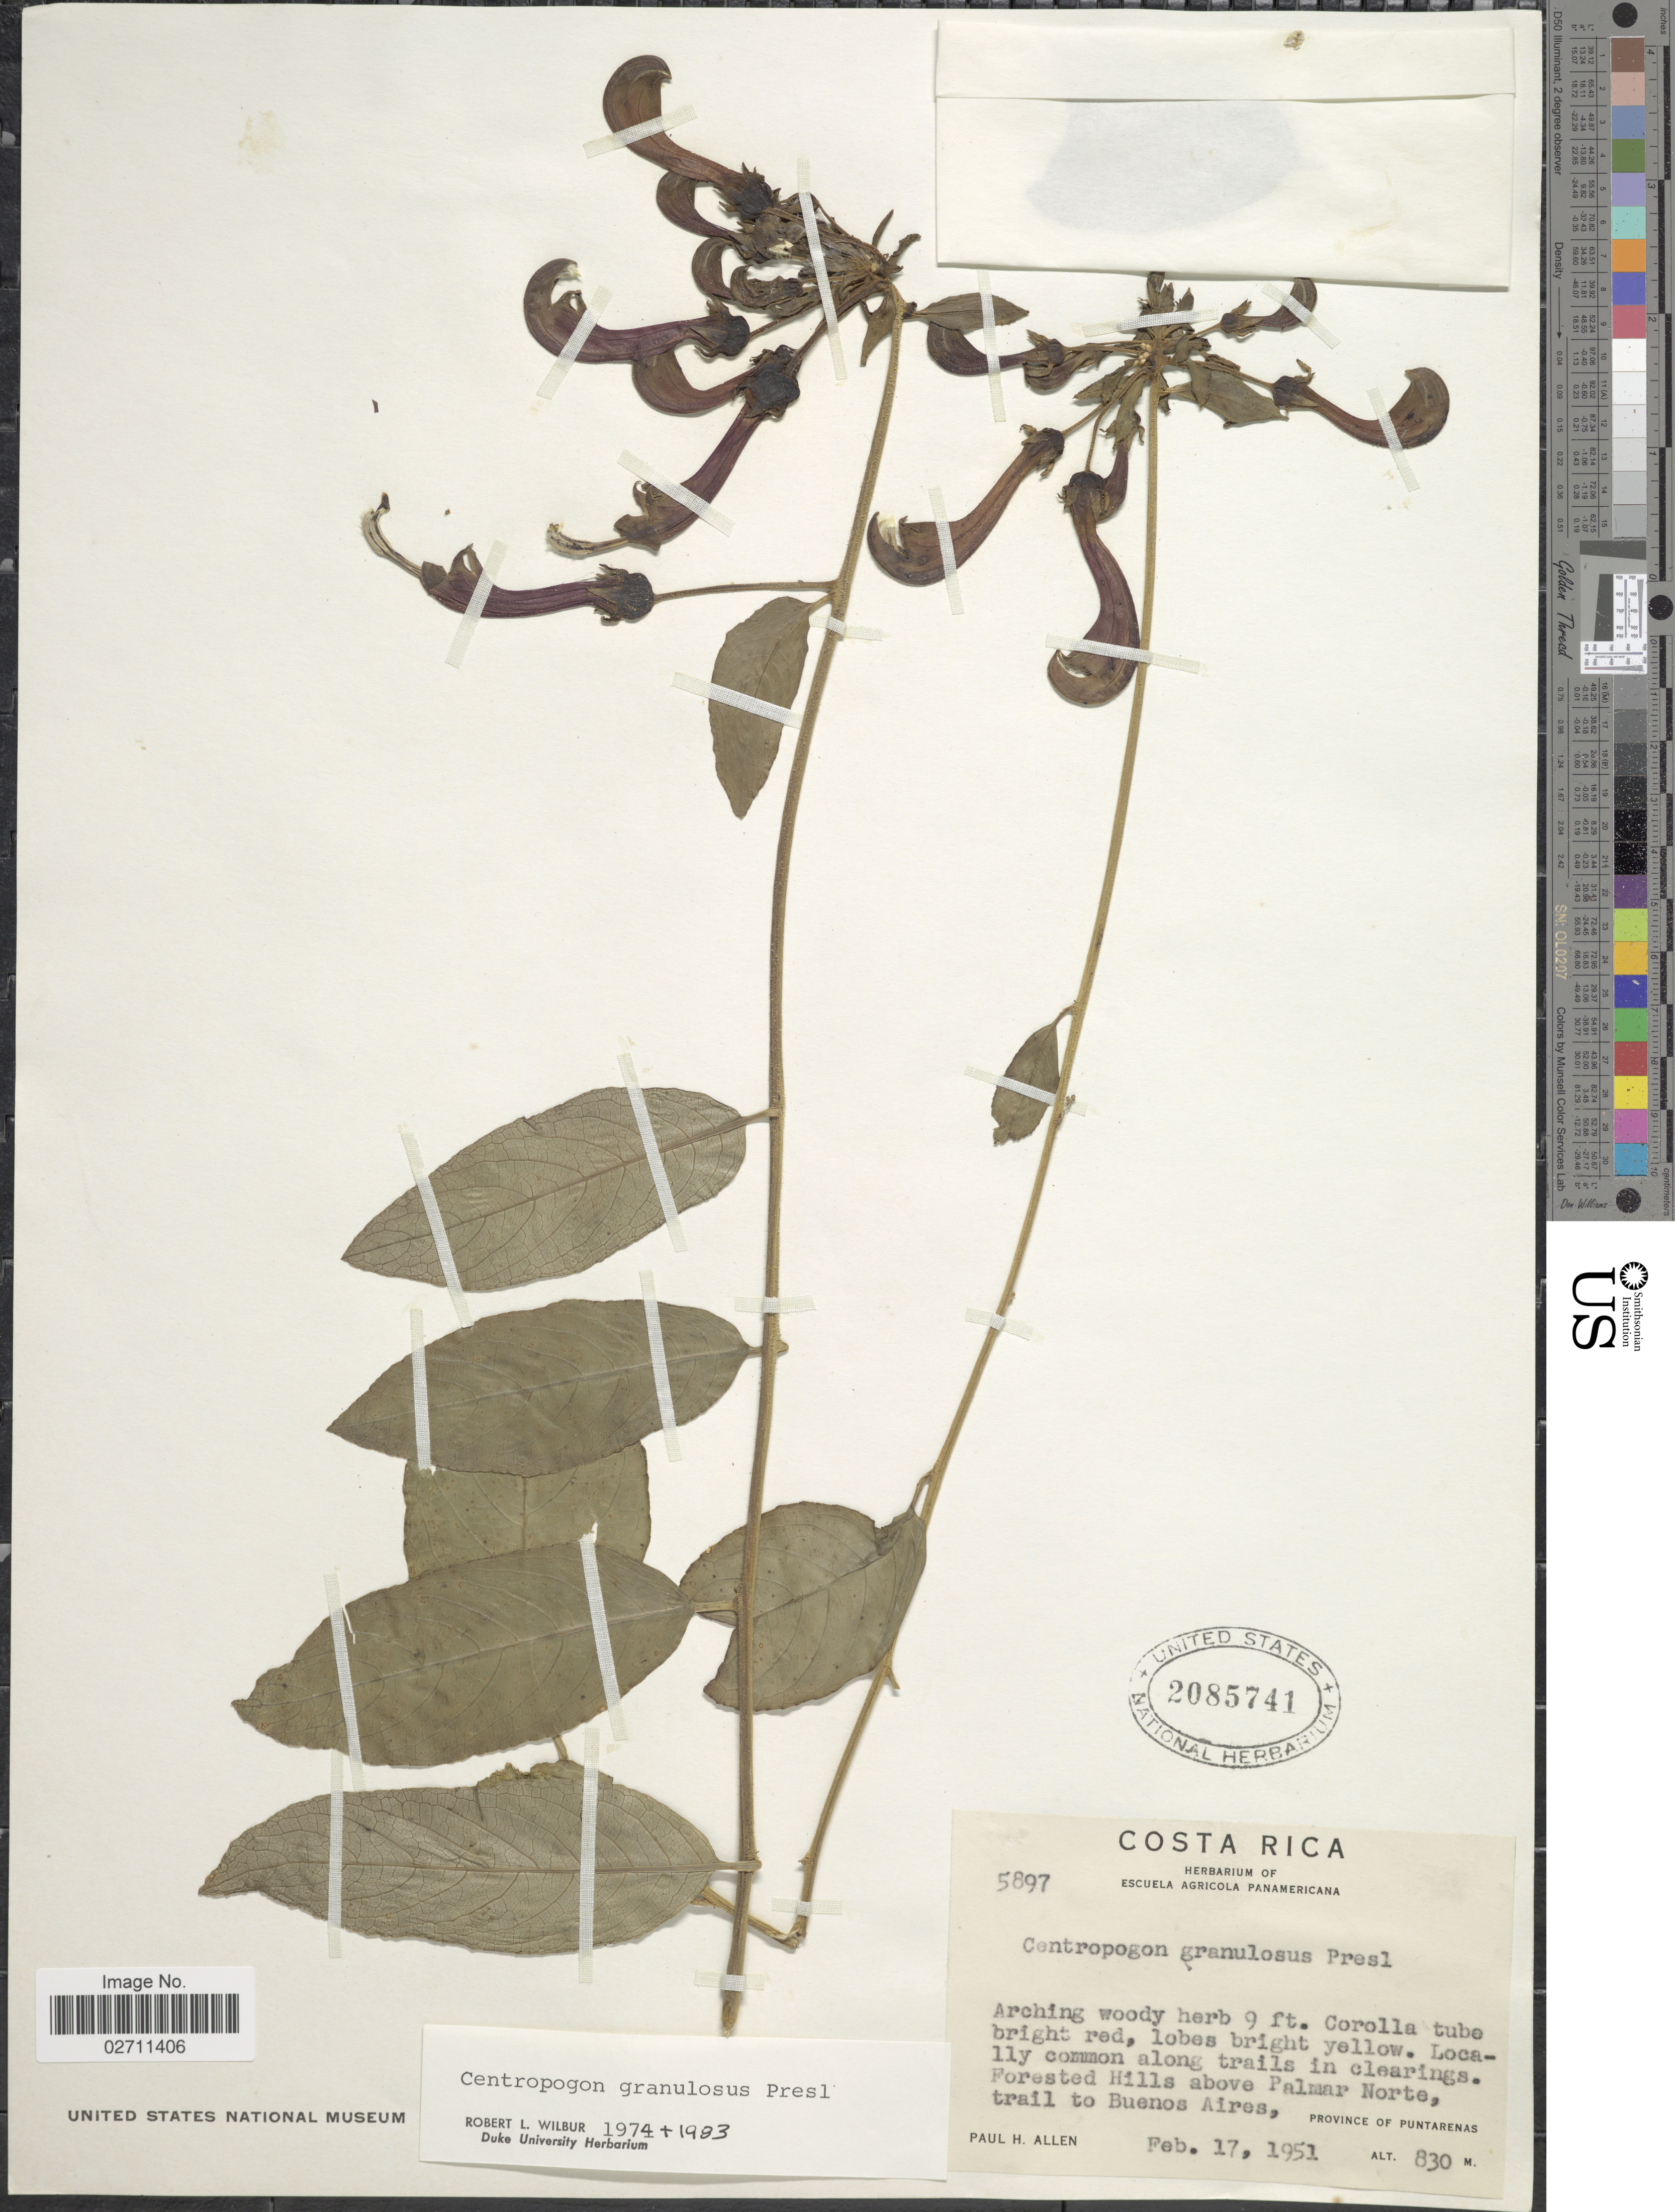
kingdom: Plantae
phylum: Tracheophyta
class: Magnoliopsida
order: Asterales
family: Campanulaceae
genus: Centropogon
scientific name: Centropogon granulosus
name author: C. Presl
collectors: P. H. Allen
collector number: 5897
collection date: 1951-02-17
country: Costa Rica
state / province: Puntarenas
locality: Locally common along trails in clearings, Forested Hills above Palmar Norte, trail to Buenos Aires.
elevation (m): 830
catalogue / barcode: US 2085741